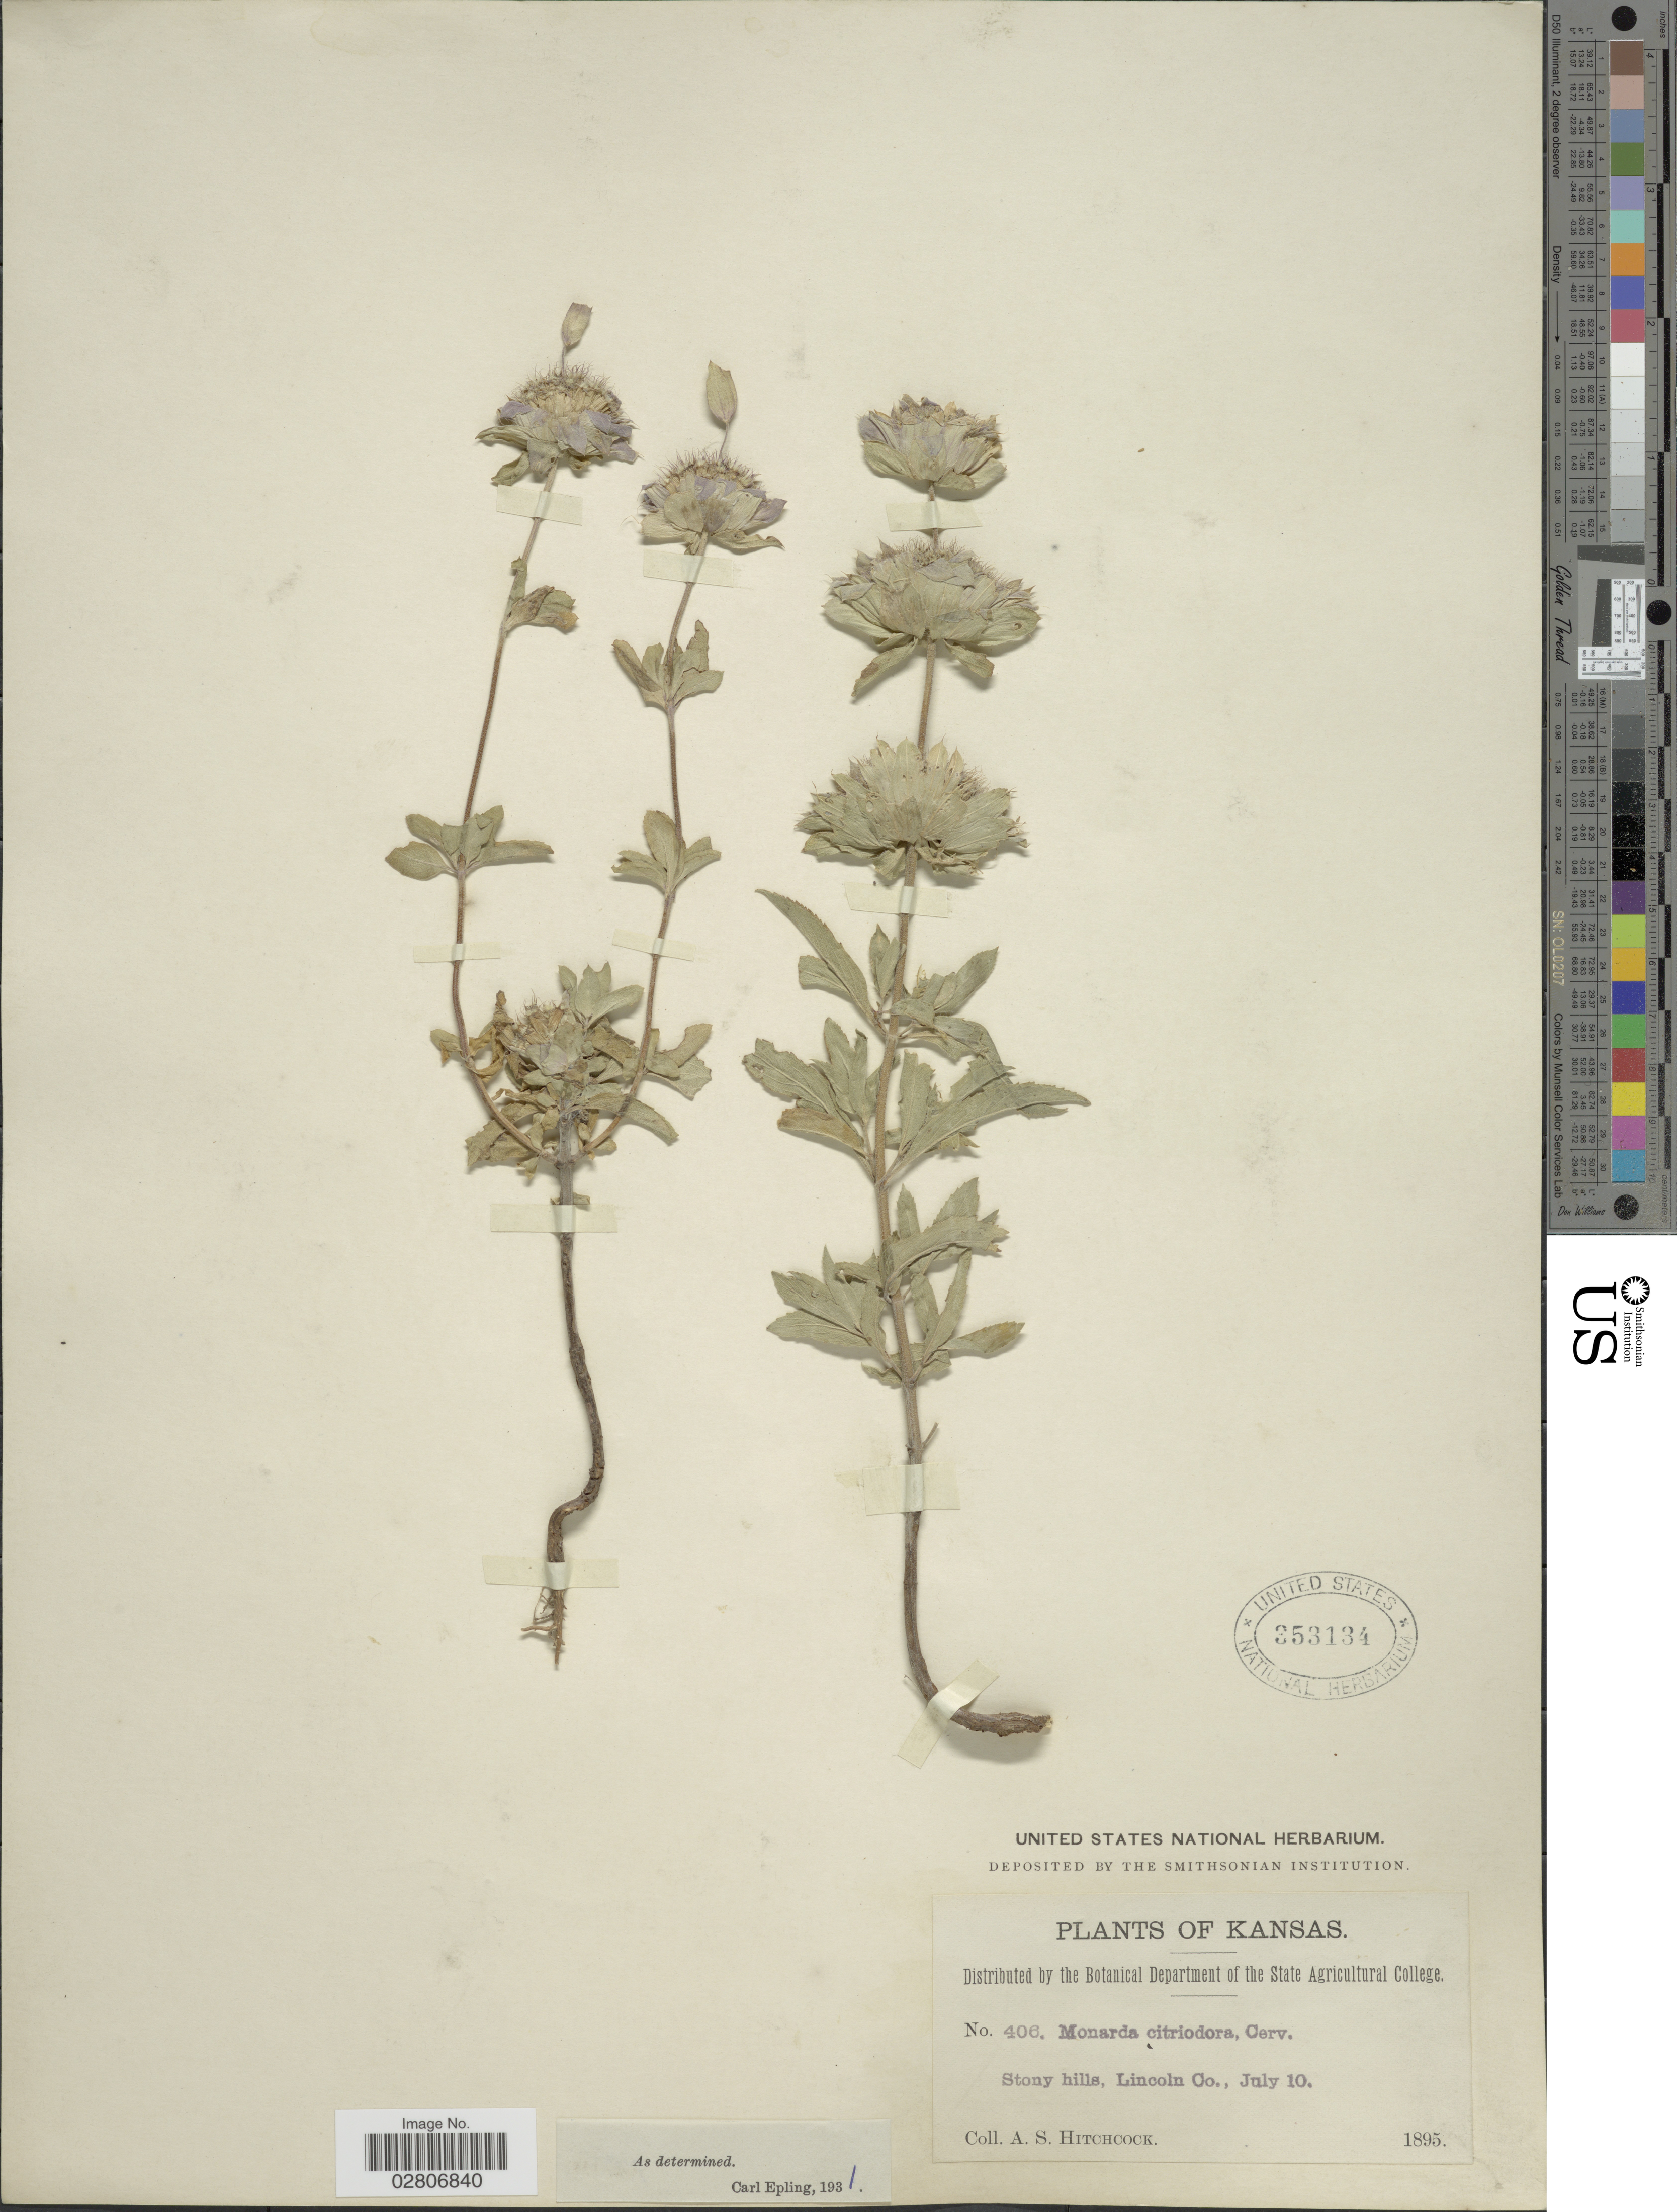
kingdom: Plantae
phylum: Tracheophyta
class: Magnoliopsida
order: Lamiales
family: Lamiaceae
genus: Monarda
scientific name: Monarda citriodora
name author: Cerv. ex Lag.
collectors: A. S. Hitchcock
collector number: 406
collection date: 1895-07-10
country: United States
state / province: Kansas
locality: Stony hills, Lincoln Co.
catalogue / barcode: US 353134